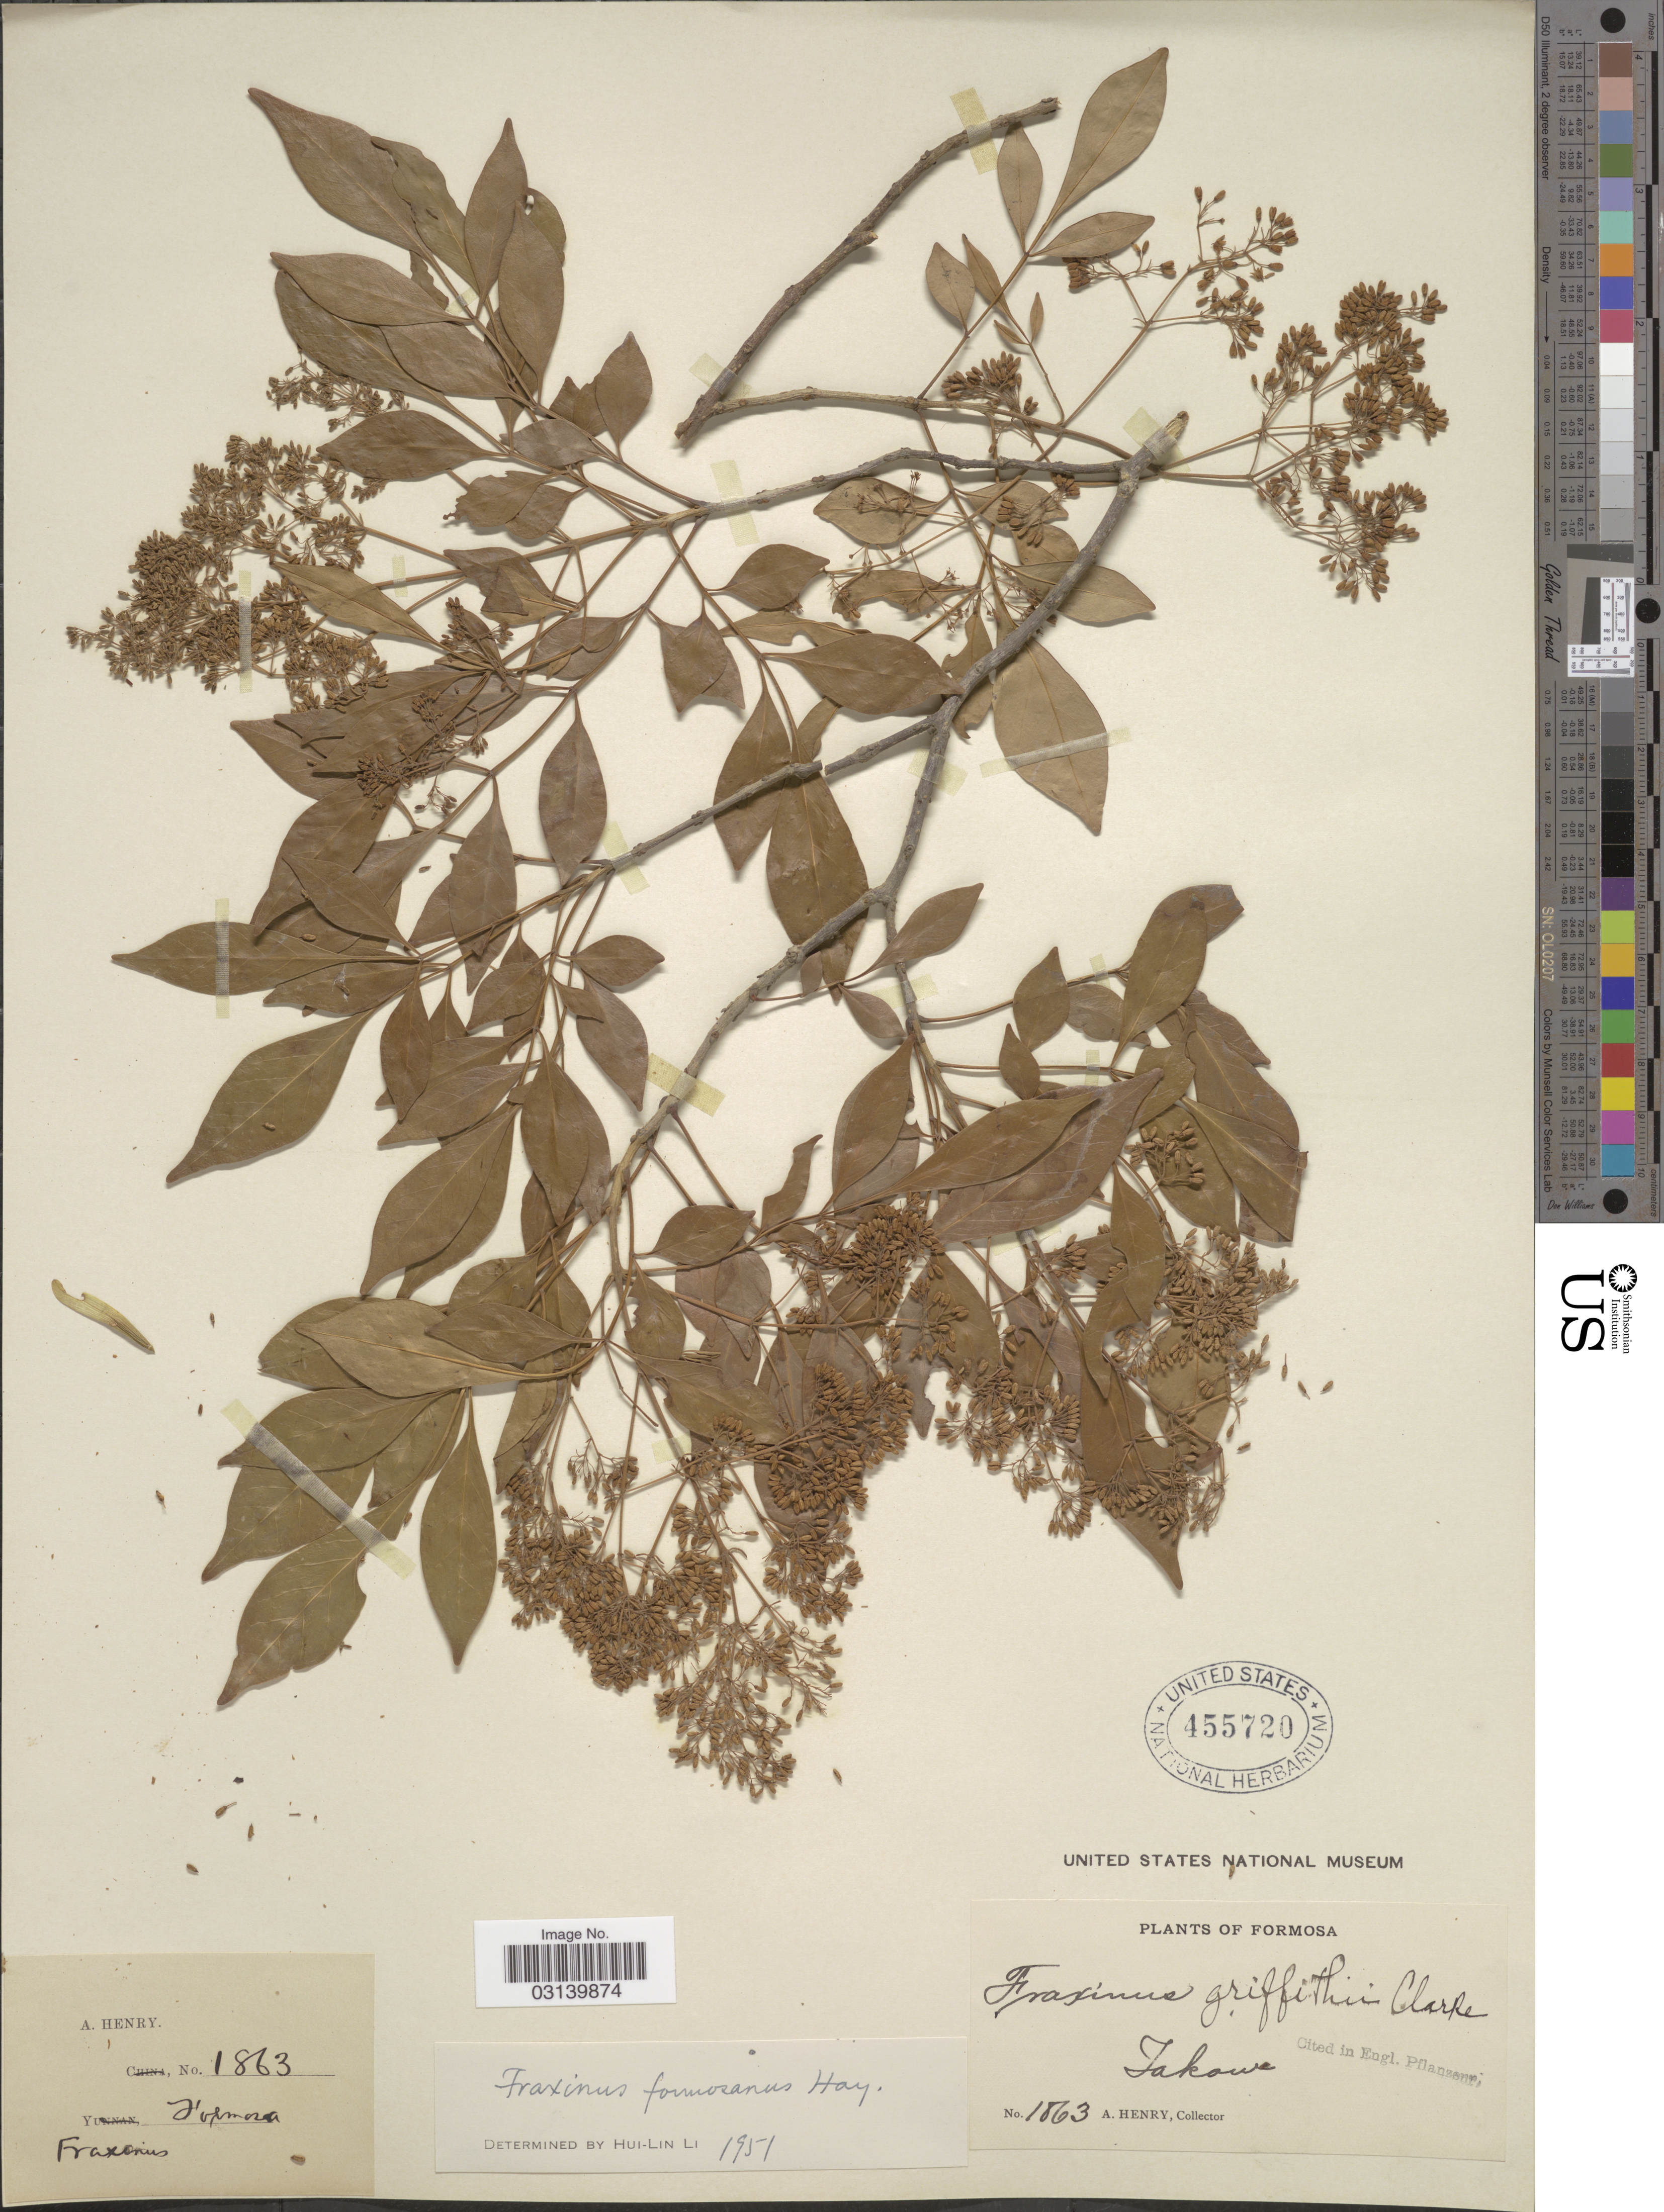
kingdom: Plantae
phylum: Tracheophyta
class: Magnoliopsida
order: Lamiales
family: Oleaceae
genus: Fraxinus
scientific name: Fraxinus formosana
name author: Hayata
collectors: A. Henry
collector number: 1863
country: Taiwan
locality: Formosa. Takow.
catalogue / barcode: US 455720